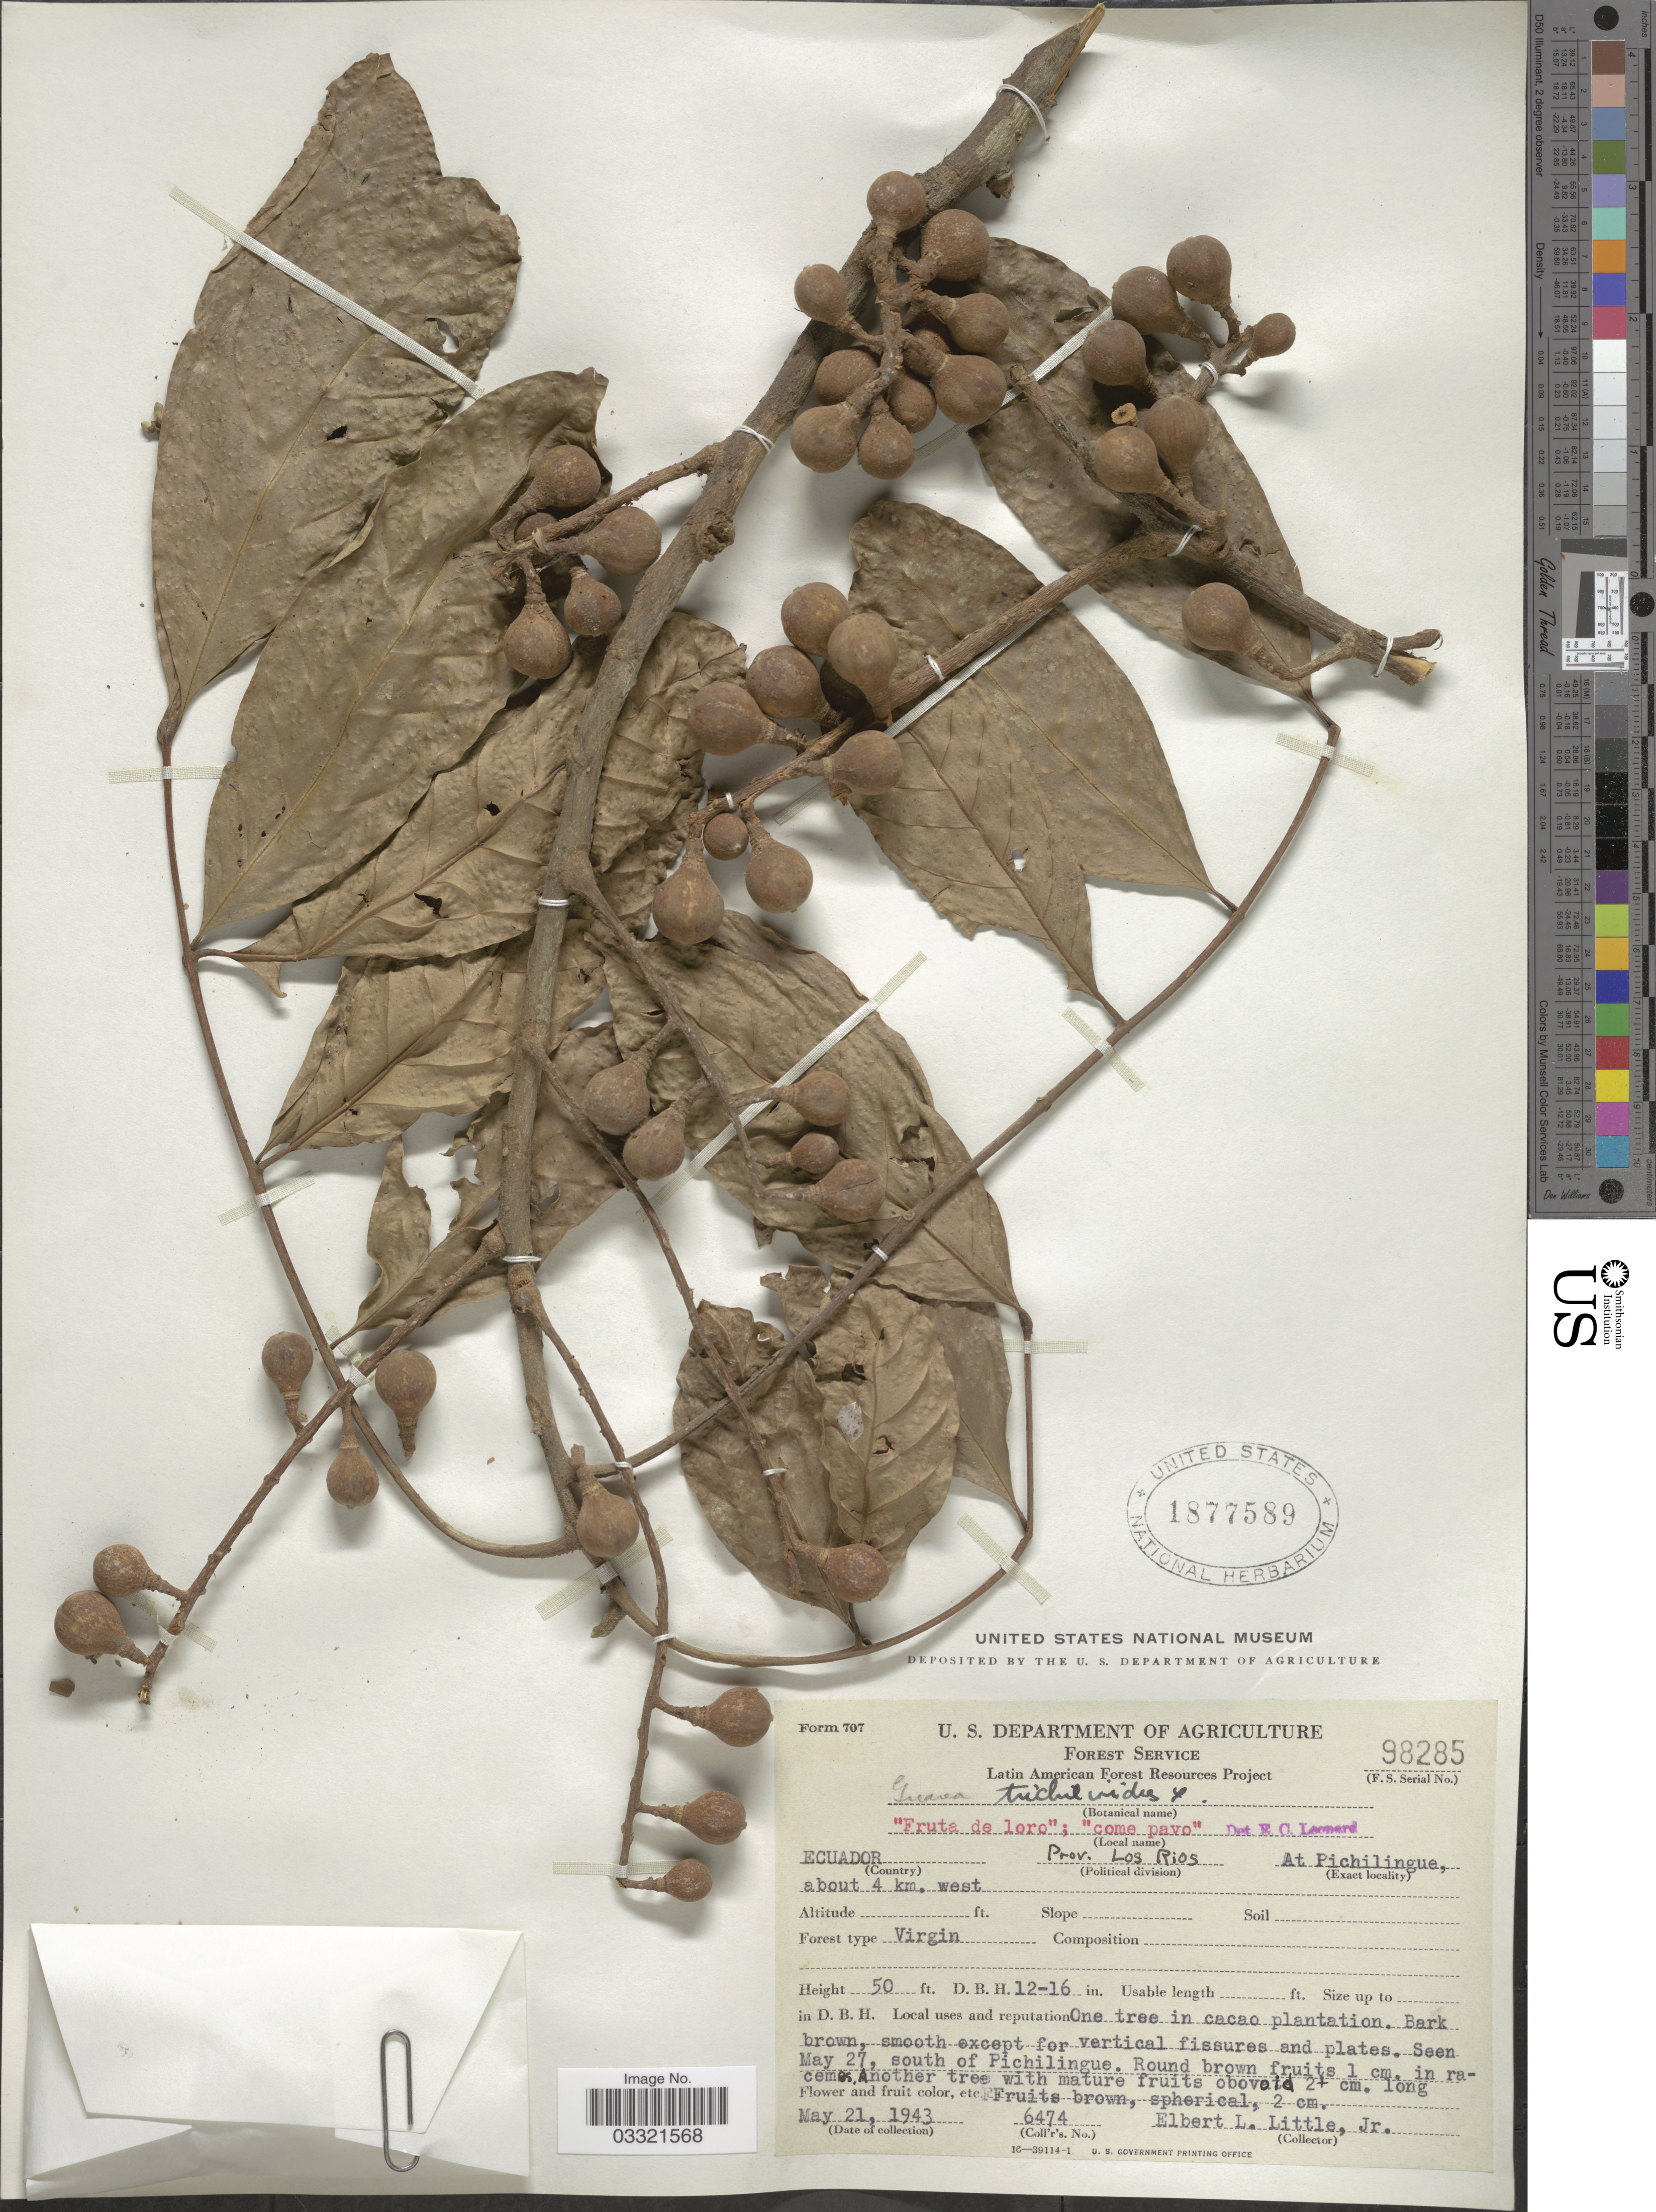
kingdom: Plantae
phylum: Tracheophyta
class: Magnoliopsida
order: Sapindales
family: Meliaceae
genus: Guarea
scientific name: Guarea guidonia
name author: (L.) Sleumer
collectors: E. L. Little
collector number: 6474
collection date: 1943-05-21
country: Ecuador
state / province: Los Ríos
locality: At Pichilingue, about 4 km. west.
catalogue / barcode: US 1877589